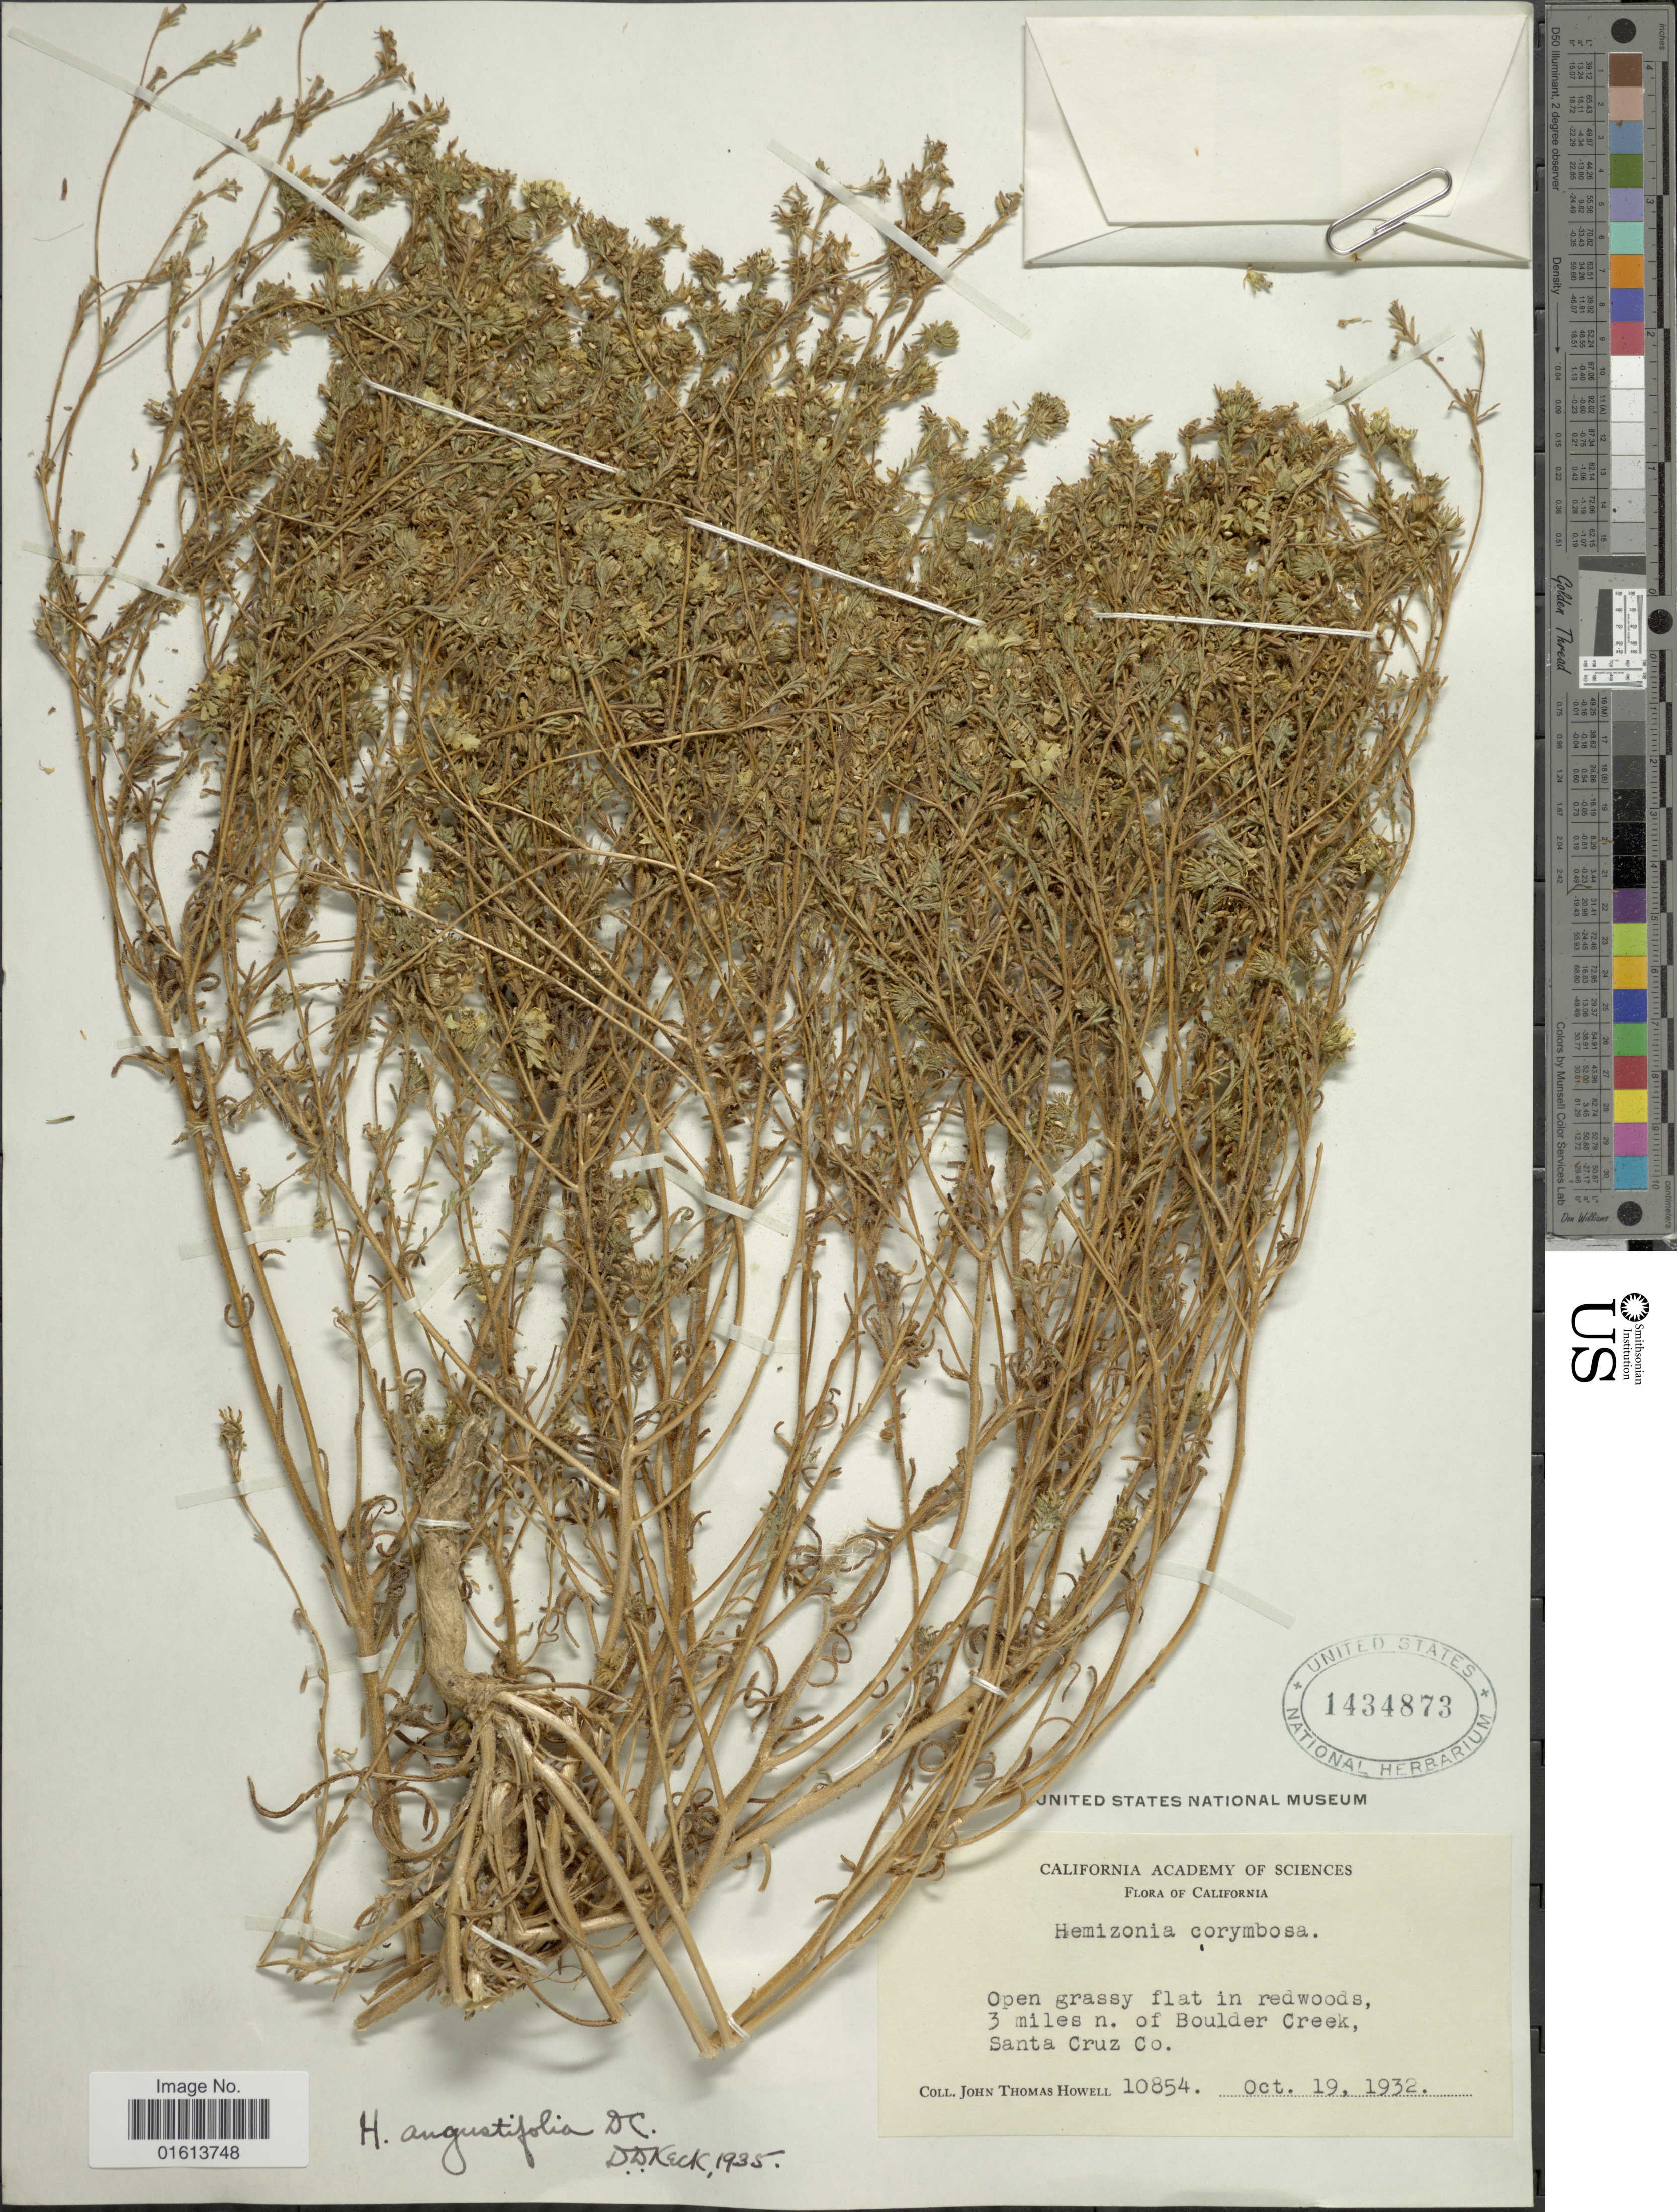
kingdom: Plantae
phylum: Tracheophyta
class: Magnoliopsida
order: Asterales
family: Asteraceae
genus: Deinandra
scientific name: Deinandra corymbosa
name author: (DC.) B.G. Baldwin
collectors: J. T. Howell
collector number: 10854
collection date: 1932-10-19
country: United States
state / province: California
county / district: Santa Cruz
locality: California. Open grassy flat in redwoods, 3 miles n. of Boulder Creek, Santa Cruz Co.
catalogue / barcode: US 1434873